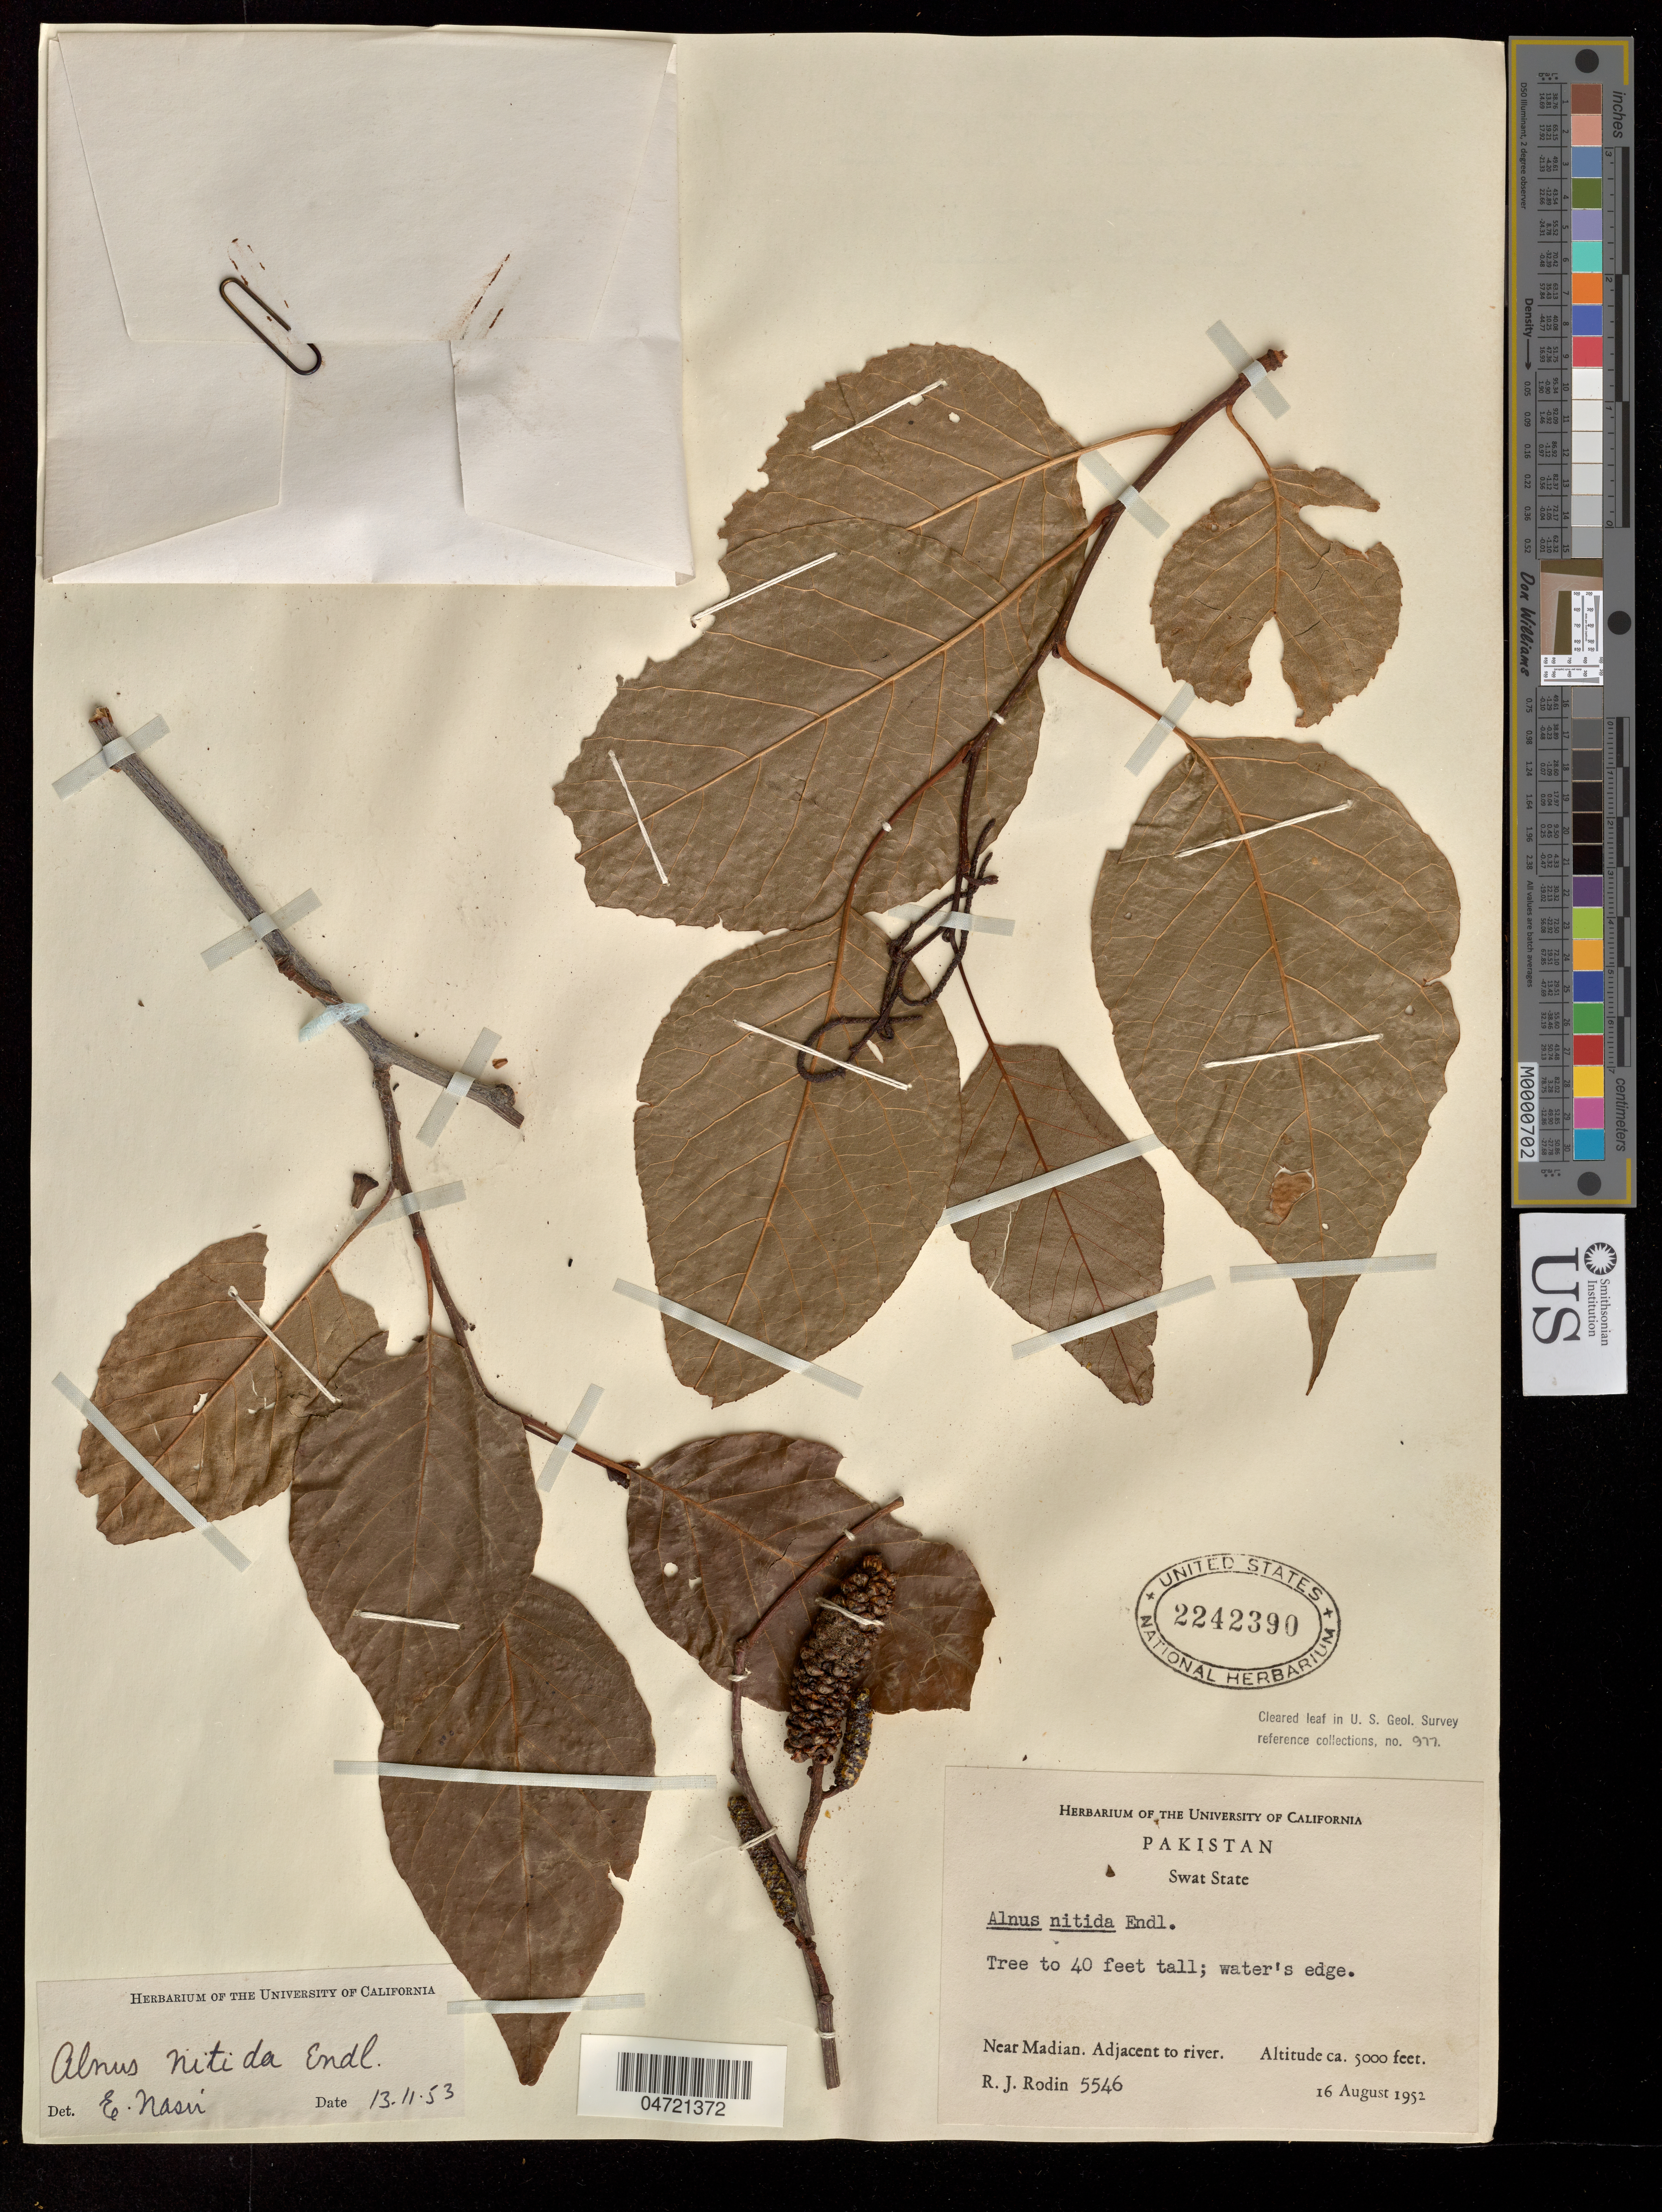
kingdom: Plantae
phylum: Tracheophyta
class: Magnoliopsida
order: Fagales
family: Betulaceae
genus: Alnus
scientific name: Alnus nitida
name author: (Spach) Endl.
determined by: Nasir, E.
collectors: R. J. Rodin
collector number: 5546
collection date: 1952-08-16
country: Pakistan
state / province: Khyber Pakhtunkhwa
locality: Near Madian [Maddan]. Adjacent to river. Swat State [Swat District]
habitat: Water's edge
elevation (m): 1524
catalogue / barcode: US 2242390